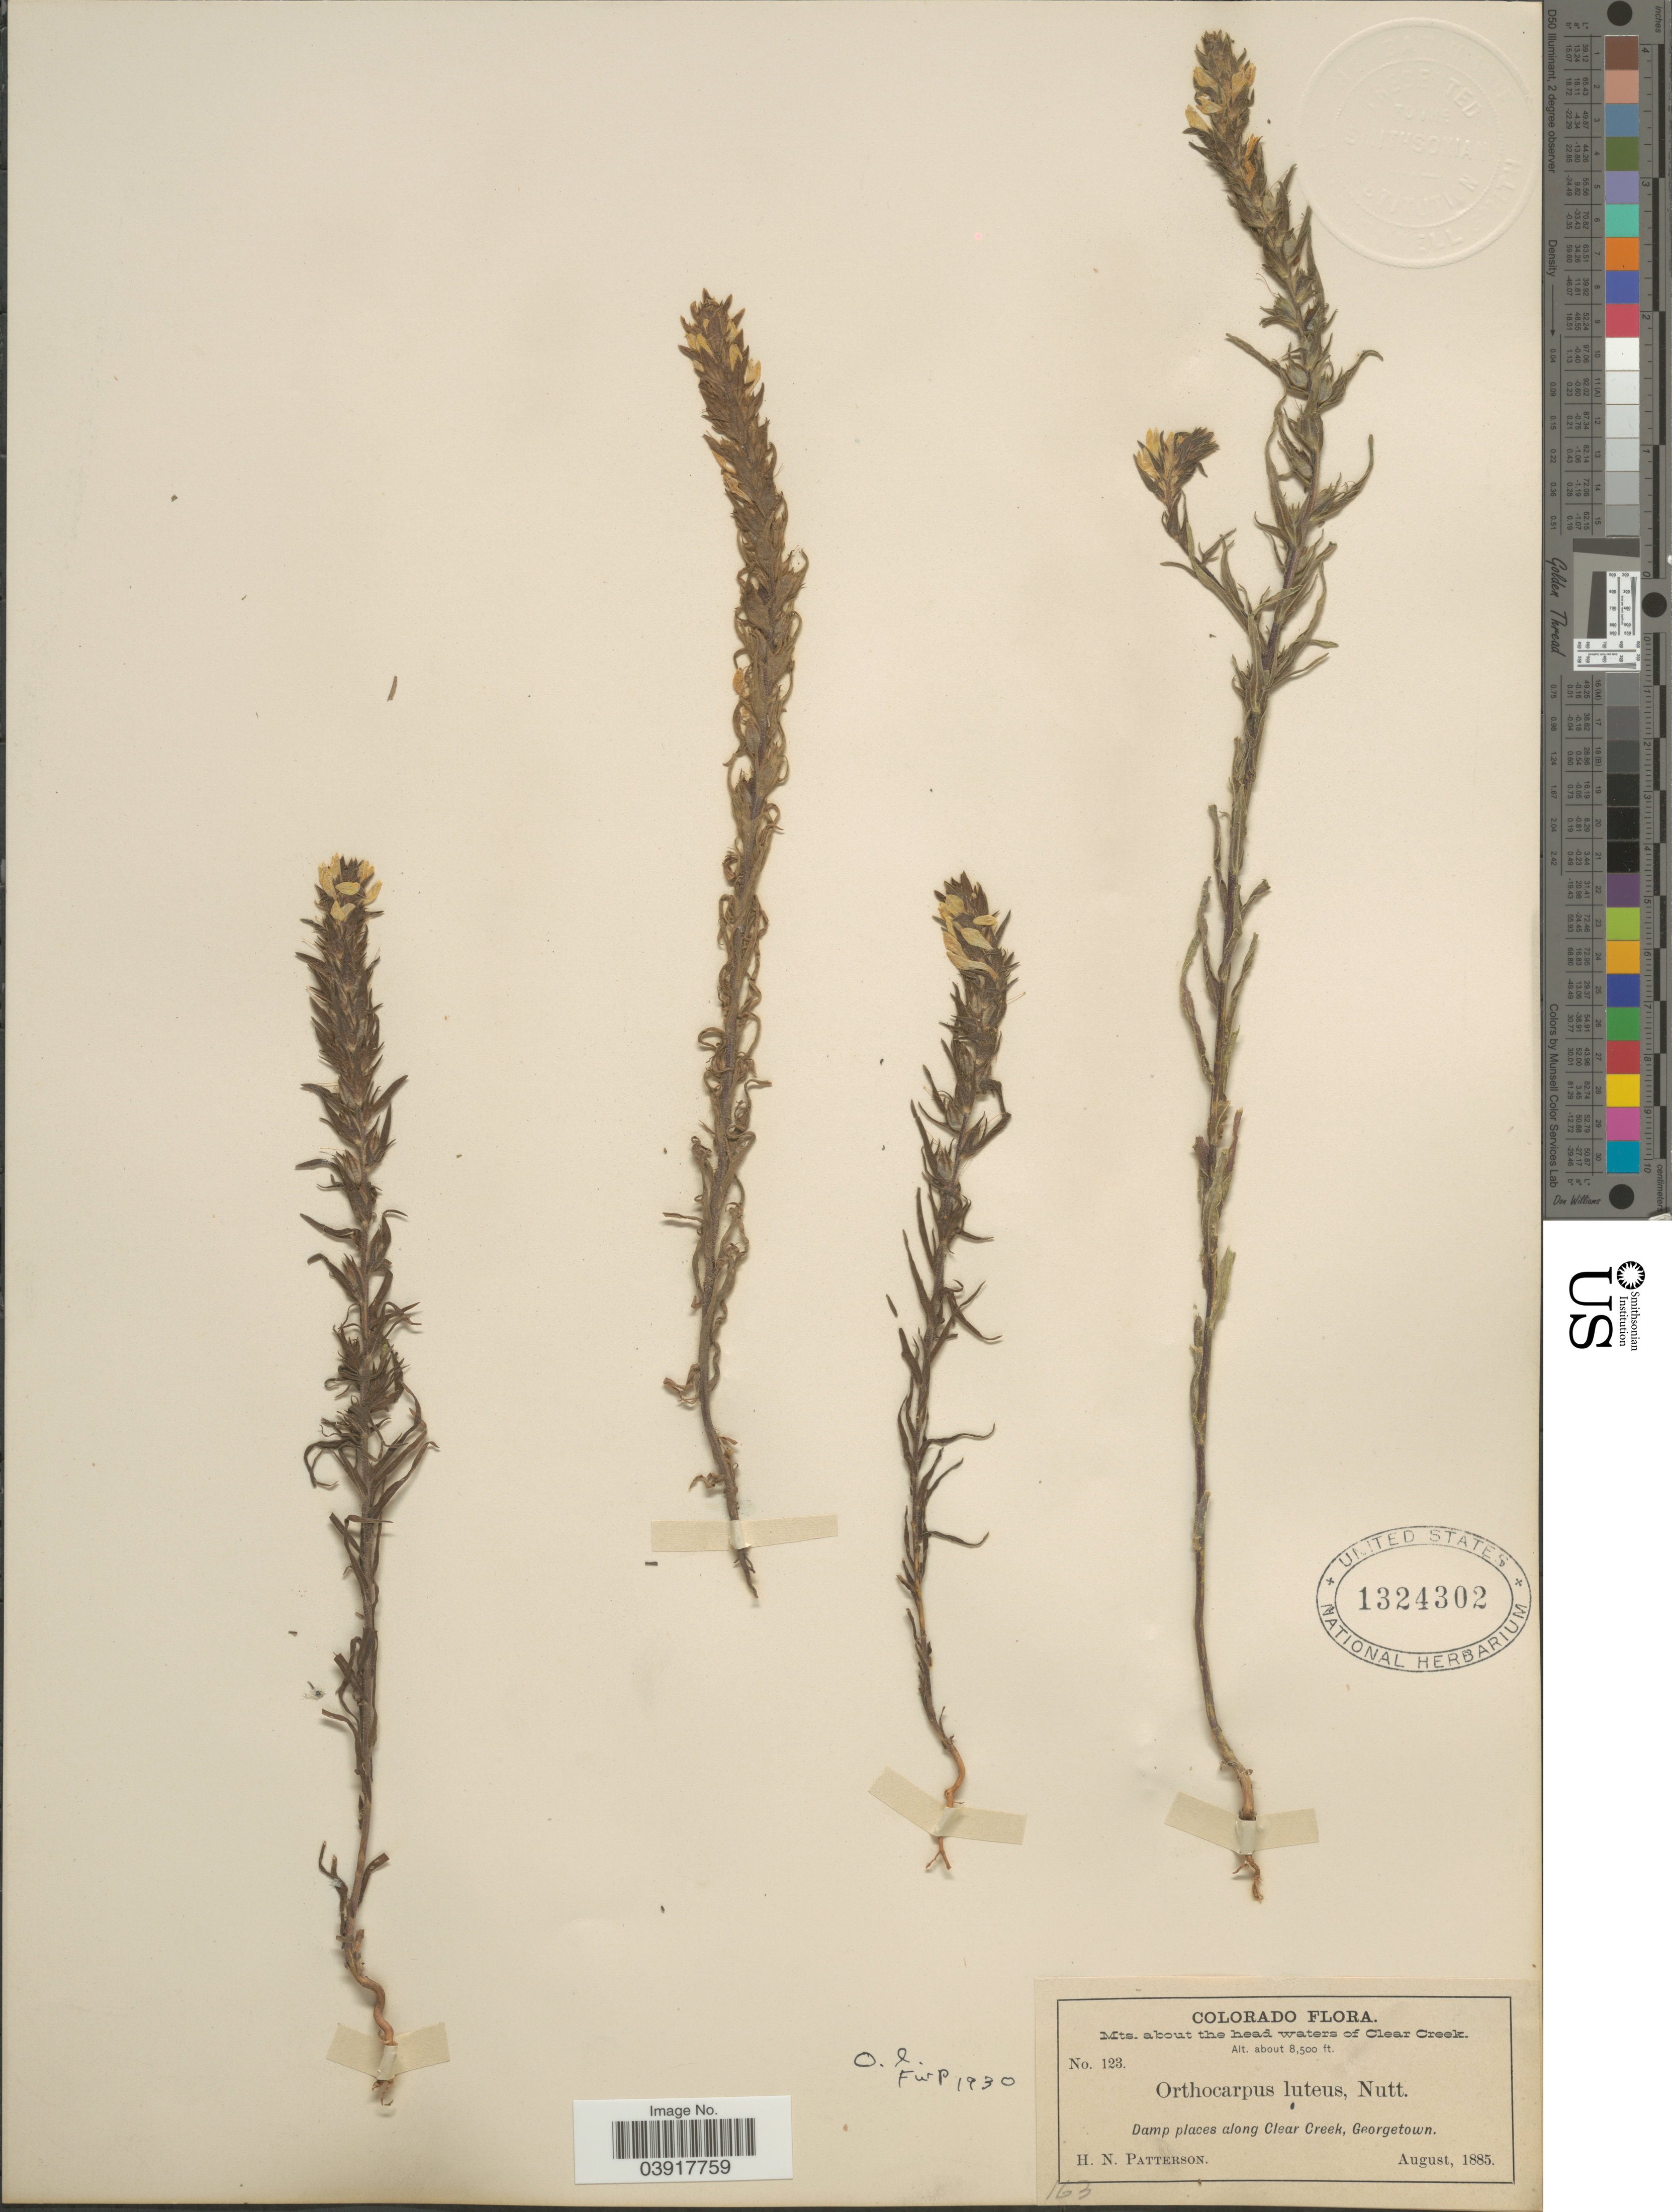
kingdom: Plantae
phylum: Tracheophyta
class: Magnoliopsida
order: Lamiales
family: Orobanchaceae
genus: Orthocarpus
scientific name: Orthocarpus luteus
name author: Nutt.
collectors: H. N. Patterson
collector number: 123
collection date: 1885-08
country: United States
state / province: Colorado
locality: Mts. about the head waters of Clear Creek. Along Clear Creek, Georgetown.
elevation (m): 2591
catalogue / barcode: US 1324302